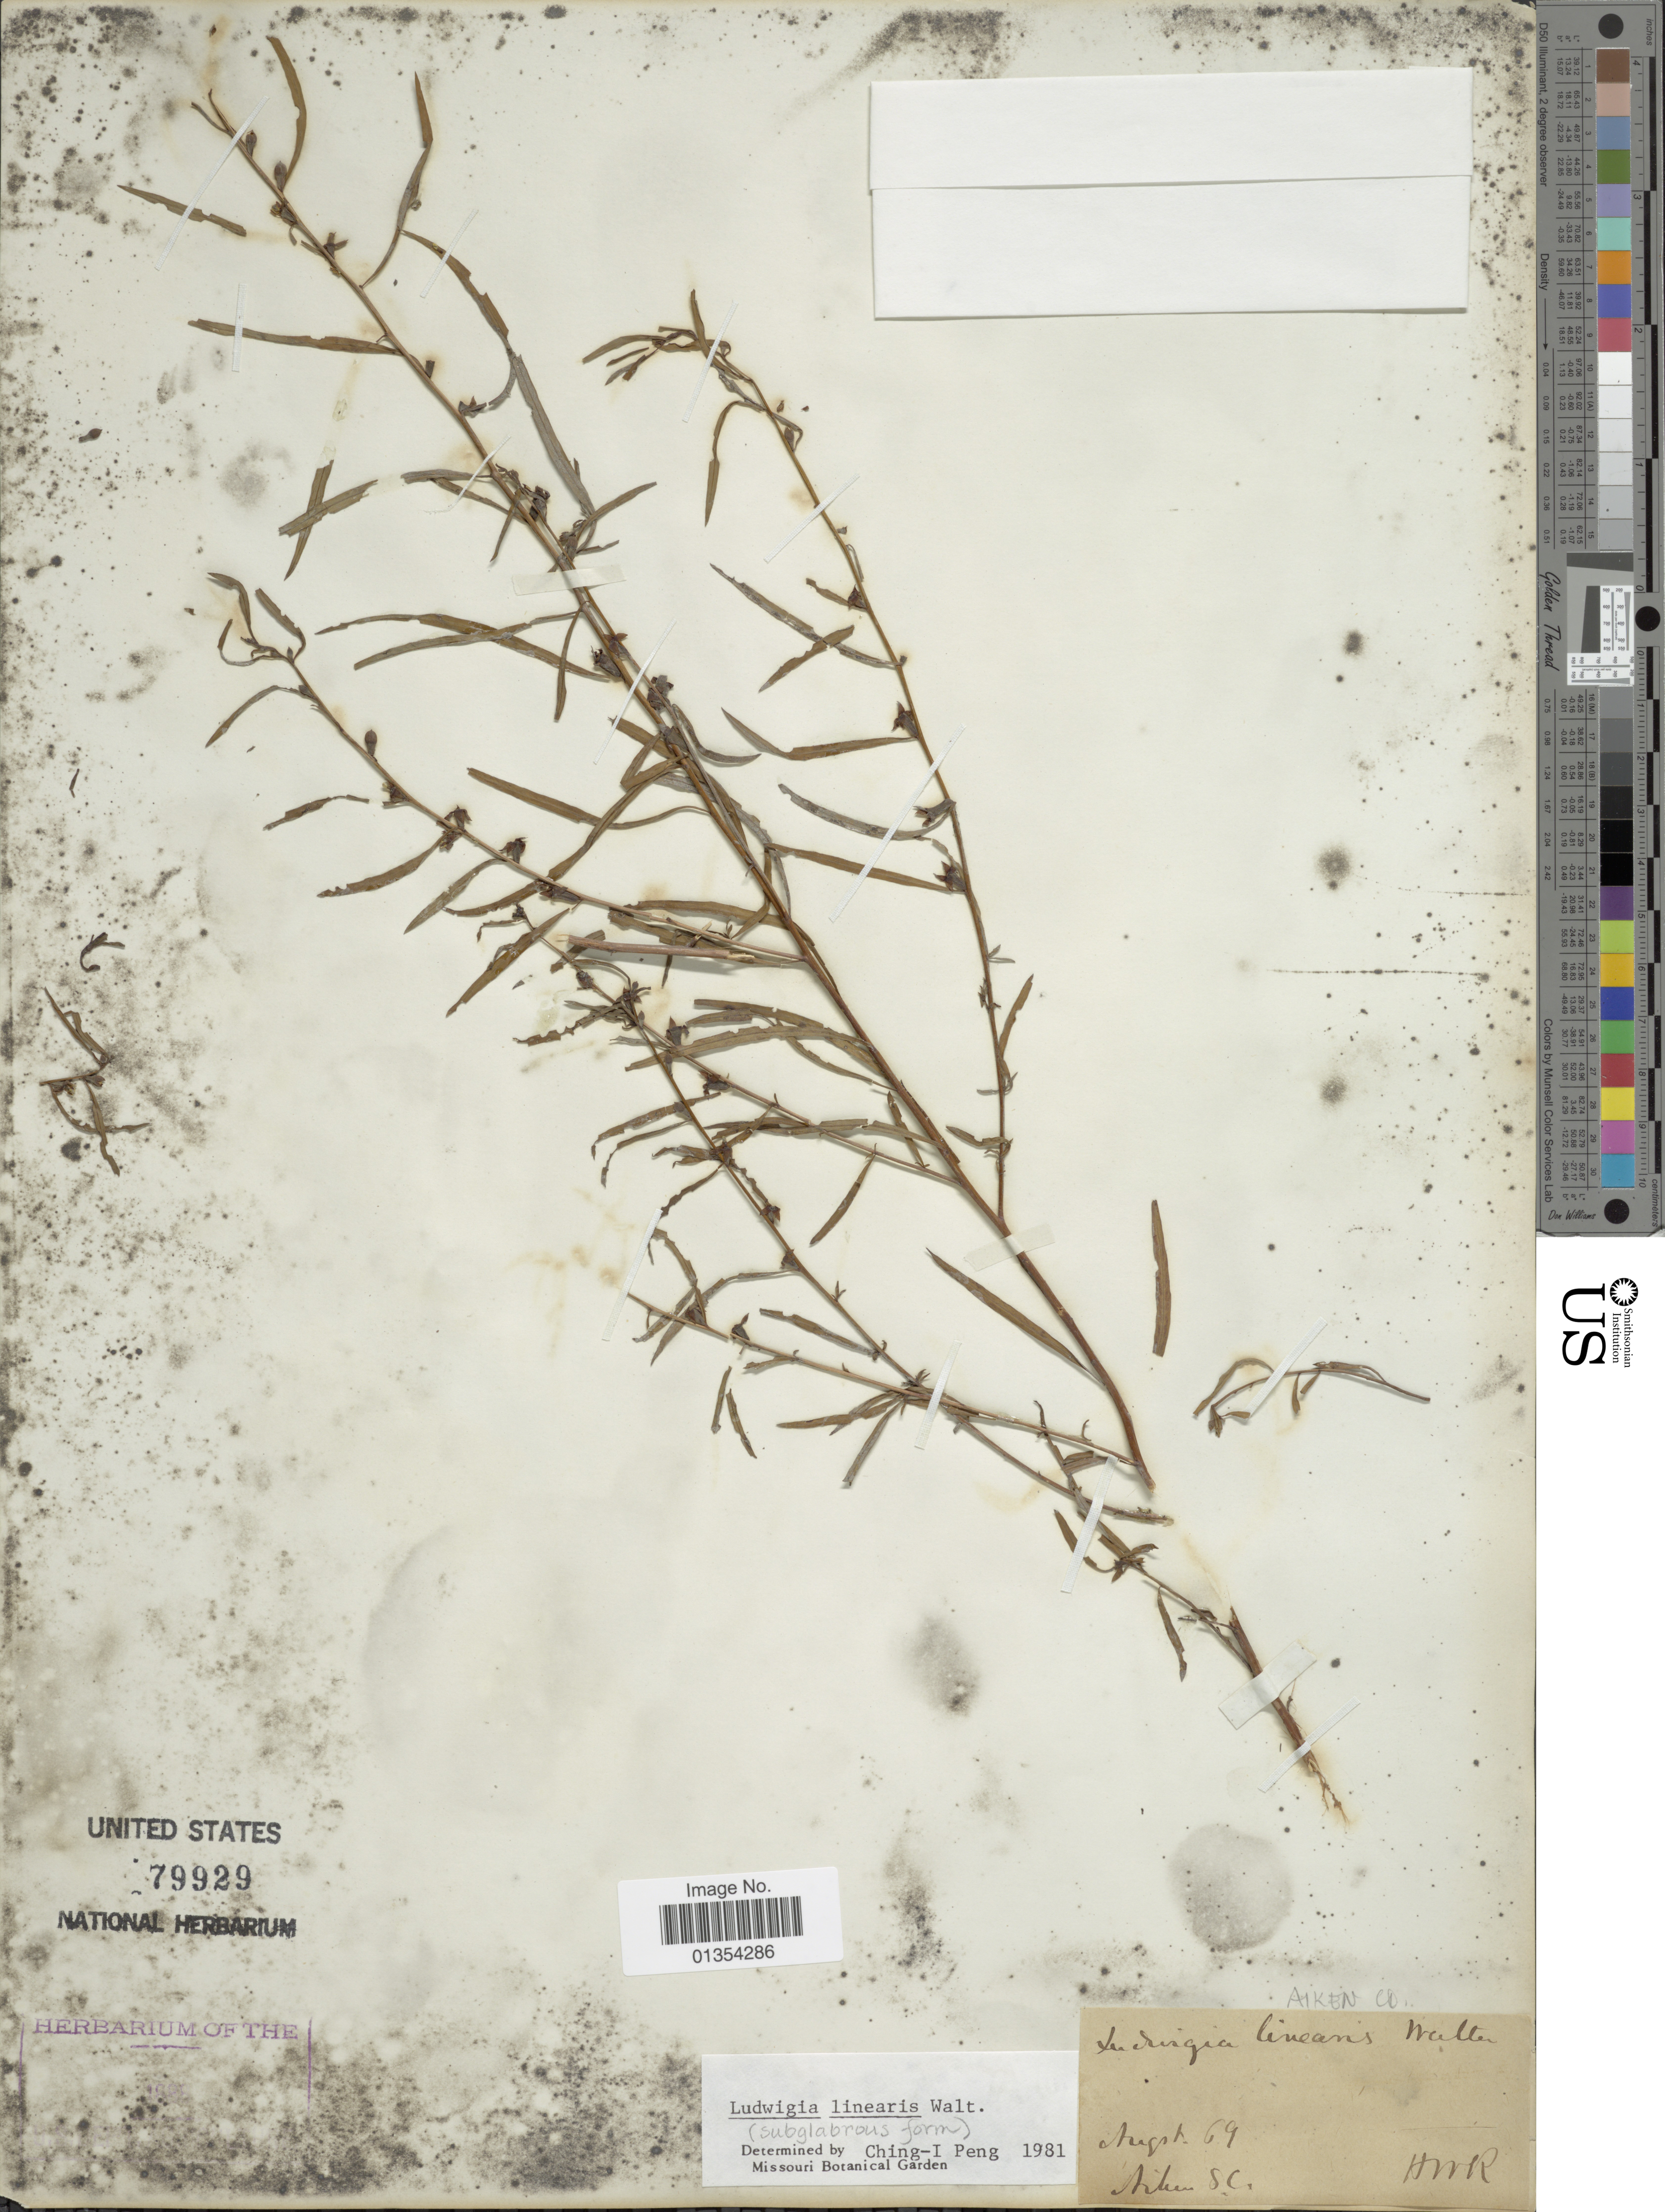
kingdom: Plantae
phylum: Tracheophyta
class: Magnoliopsida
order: Myrtales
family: Onagraceae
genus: Ludwigia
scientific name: Ludwigia linearis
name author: Walter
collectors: HWR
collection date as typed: Transcribed d/m/y: /8/69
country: United States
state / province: South Carolina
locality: Aiken SC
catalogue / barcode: US 79929